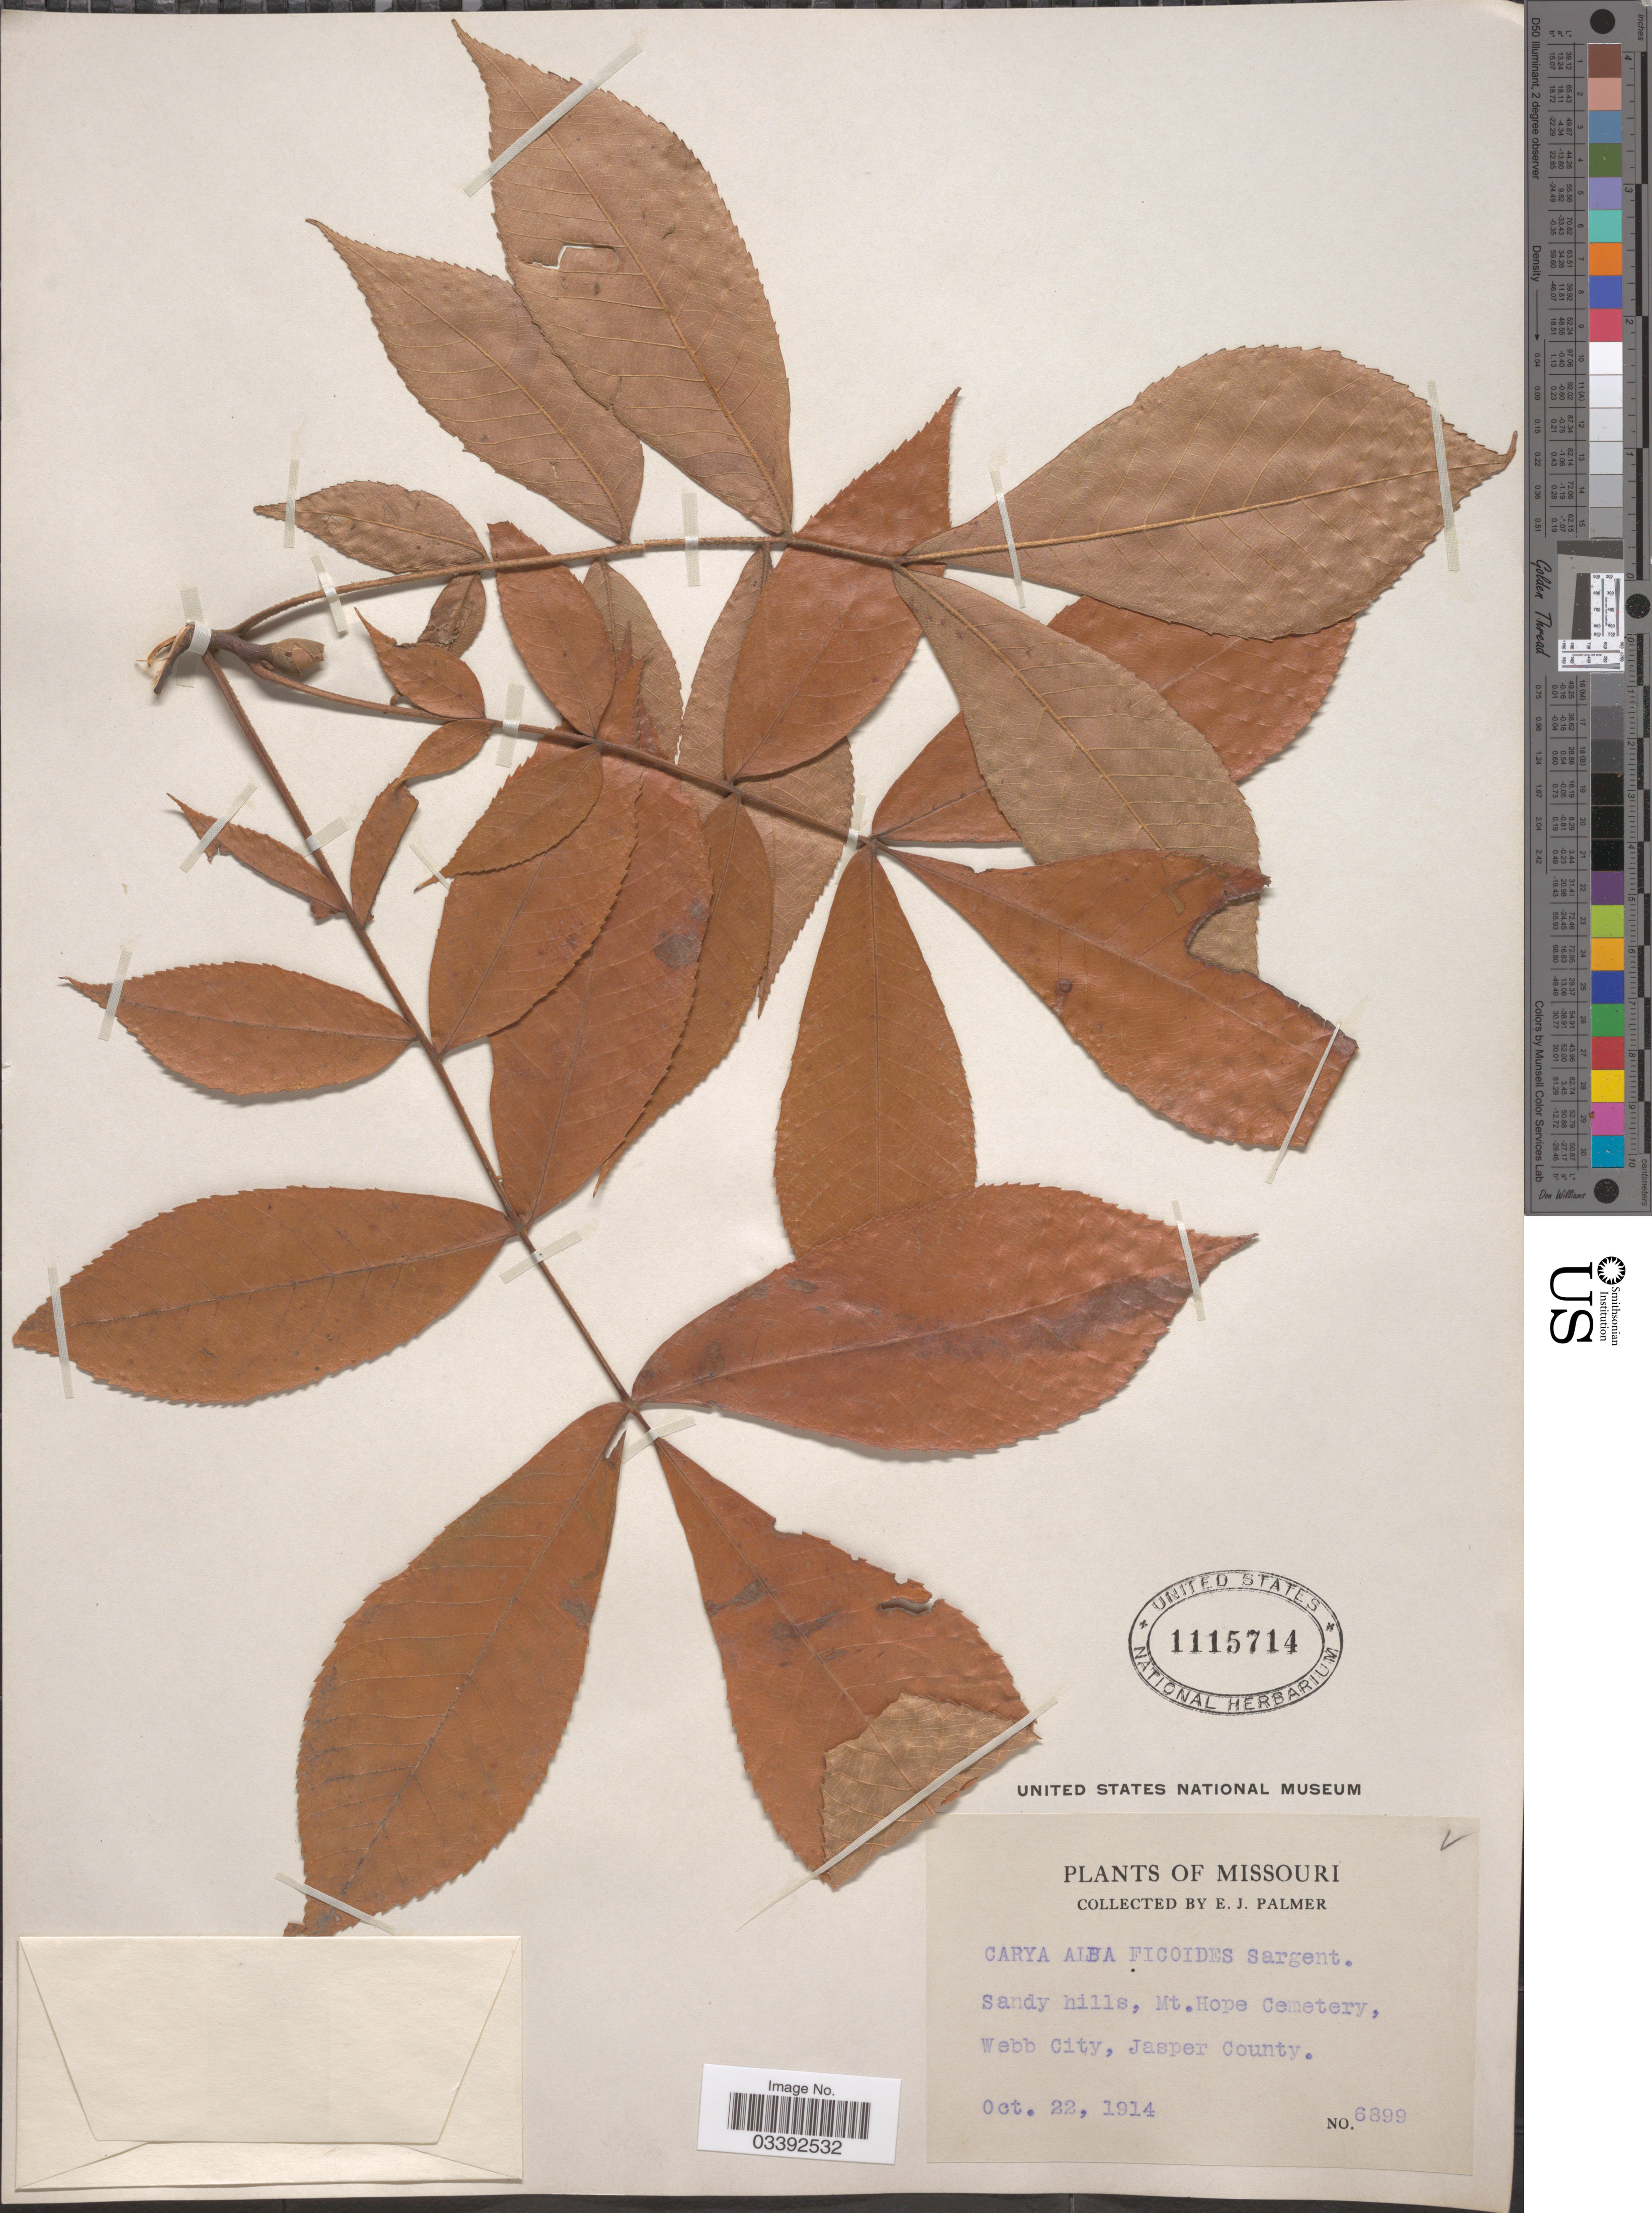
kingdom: Plantae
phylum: Tracheophyta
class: Magnoliopsida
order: Fagales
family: Juglandaceae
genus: Carya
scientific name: Carya tomentosa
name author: (Lam.) Nutt.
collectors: E. J. Palmer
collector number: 6899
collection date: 1914-10-22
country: United States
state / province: Missouri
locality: Mt. Hope Cemetery, Webb City, Jasper County.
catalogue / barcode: US 1115714